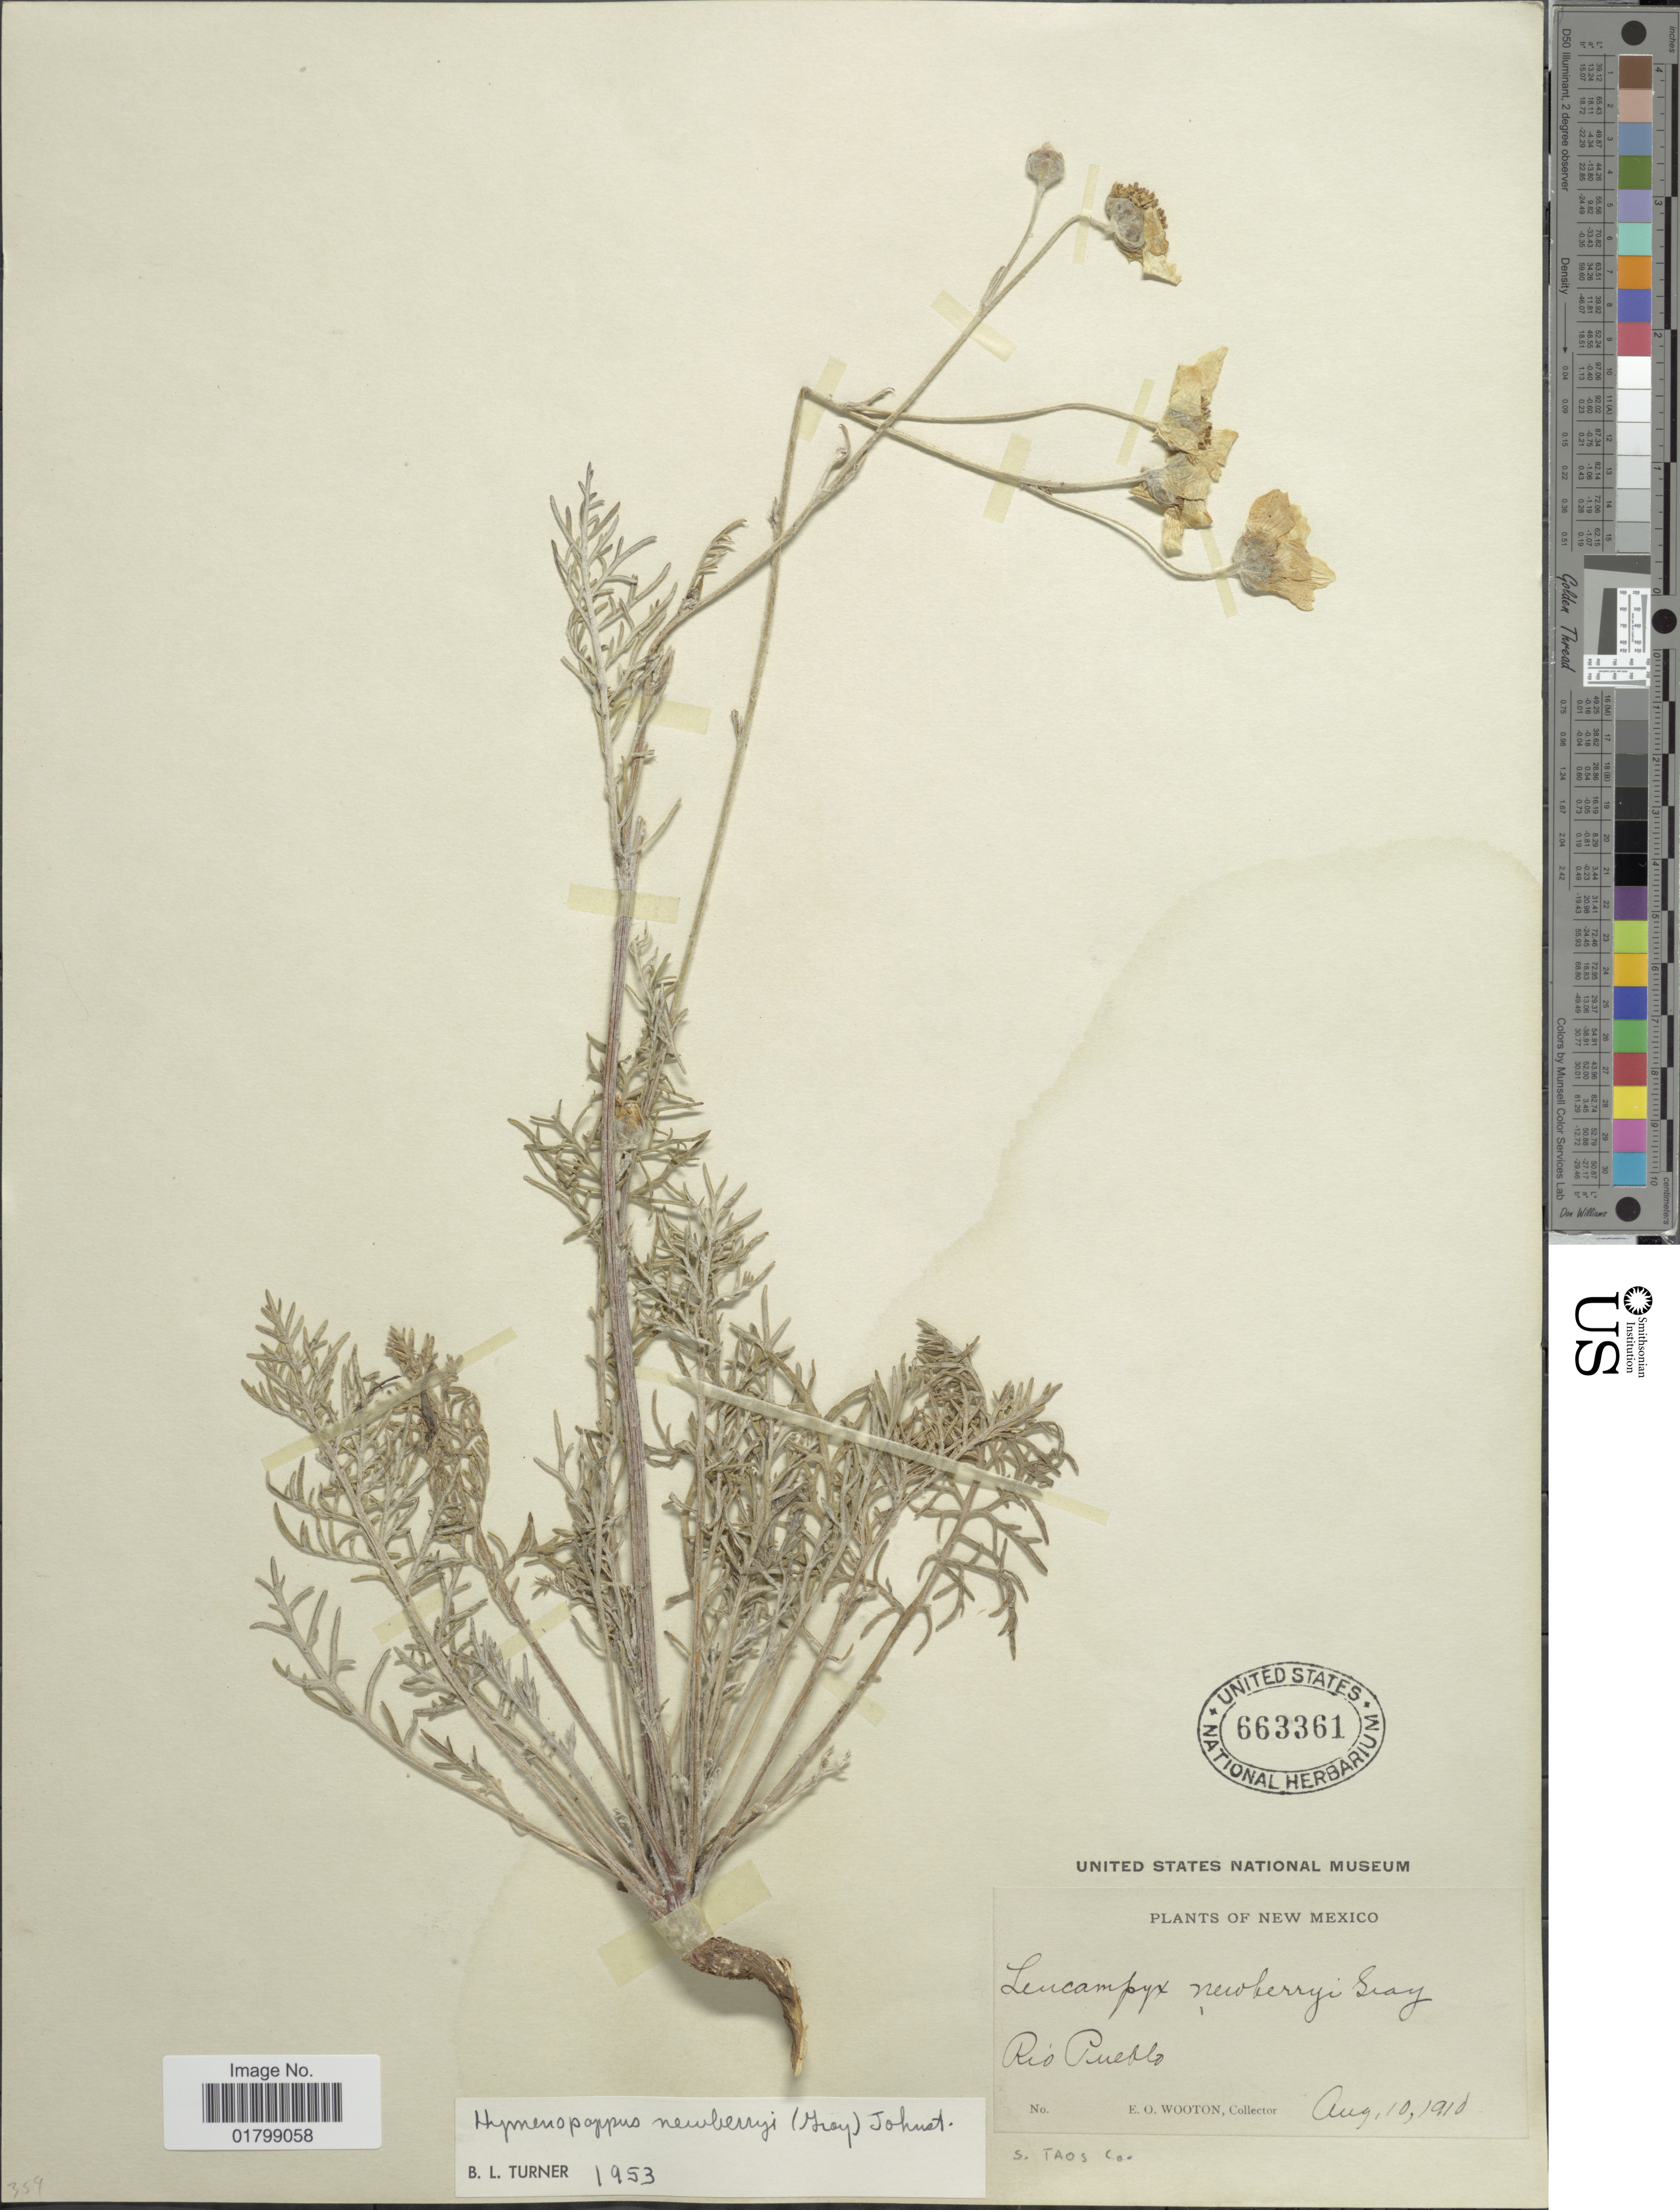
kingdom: Plantae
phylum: Tracheophyta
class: Magnoliopsida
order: Asterales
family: Asteraceae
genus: Hymenopappus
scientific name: Hymenopappus newberryi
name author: (D.D. Keck) B.L. Turner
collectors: E. O. Wooton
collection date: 1910-08-10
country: United States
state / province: New Mexico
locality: Rio Pueblo, S. Taos Co.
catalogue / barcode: US 663361